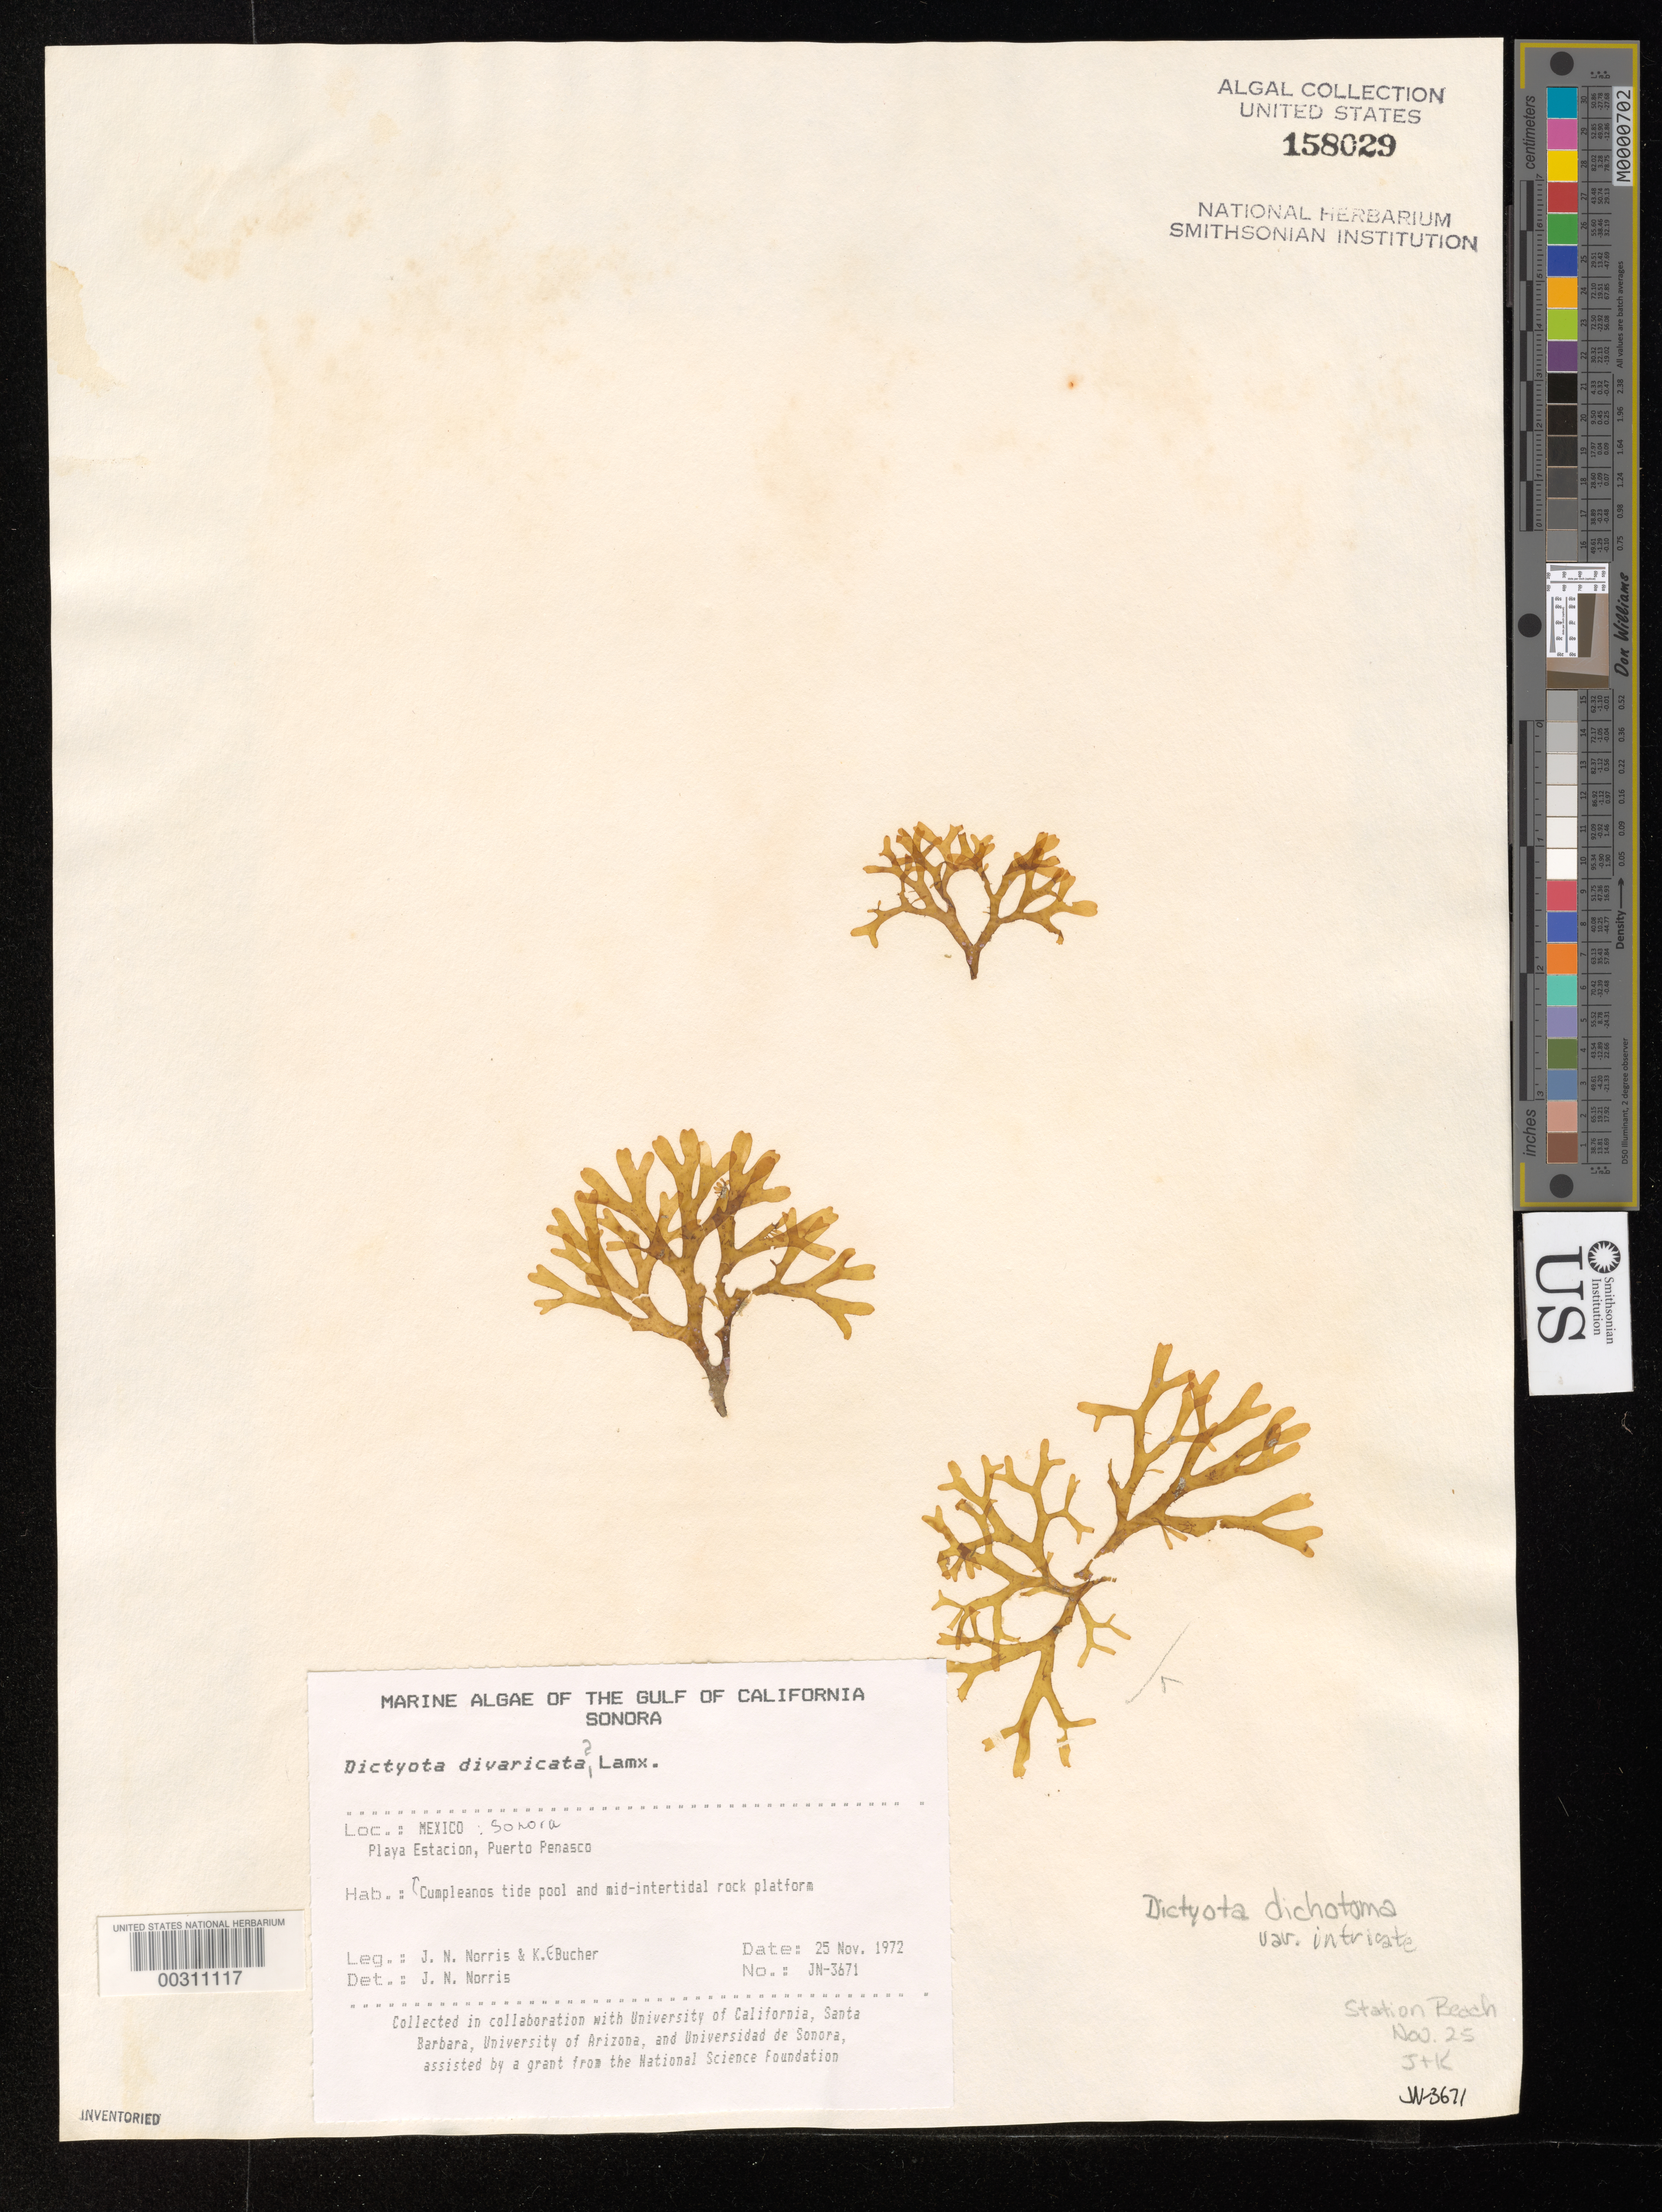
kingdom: Chromista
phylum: Ochrophyta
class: Phaeophyceae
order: Dictyotales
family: Dictyotaceae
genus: Dictyota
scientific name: Dictyota implexa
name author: (Desfontaines) J.V.Lamouroux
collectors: J. N. Norris & K. E. Bucher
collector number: JN-3671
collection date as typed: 25 Nov 1972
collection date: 1972-11-25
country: Mexico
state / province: Sonora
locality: Playa Estacion, Puerto Penasco, Cumpleanos tide pool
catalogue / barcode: US 158029